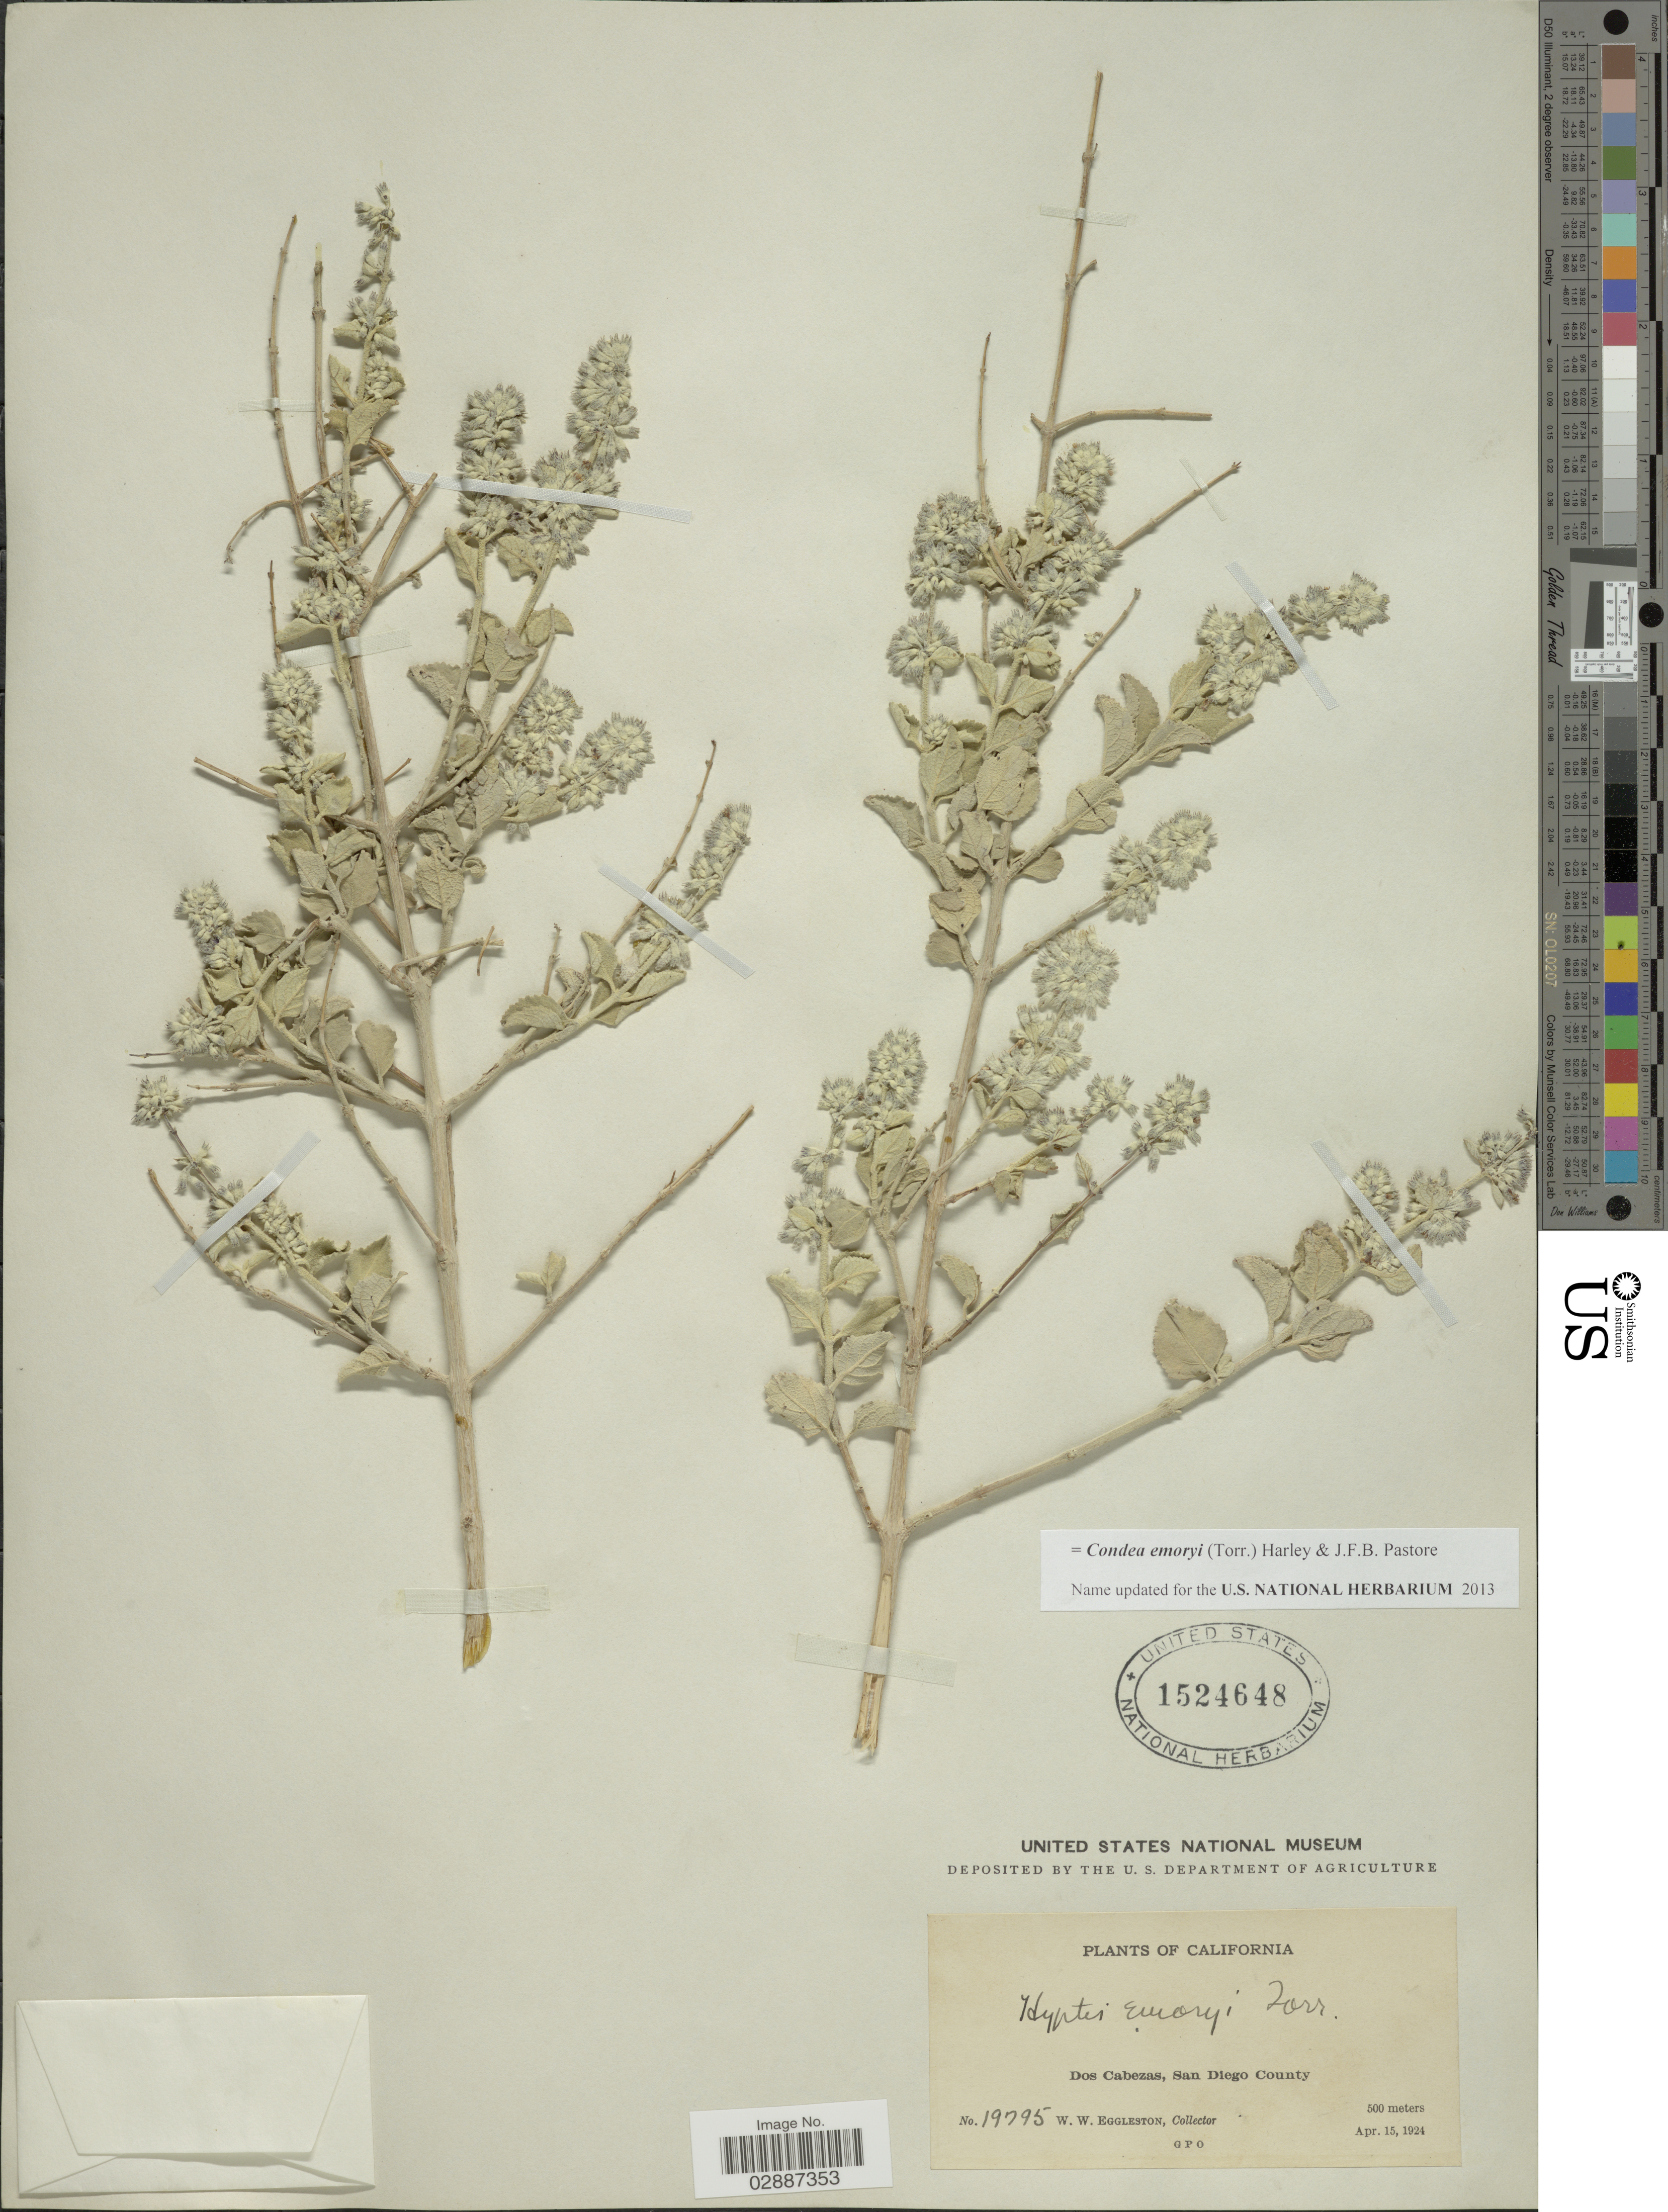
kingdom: Plantae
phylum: Tracheophyta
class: Magnoliopsida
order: Lamiales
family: Lamiaceae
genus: Condea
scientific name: Condea emoryi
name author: (Torr.) Harley & J.F.B. Pastore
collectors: W. W. Eggleston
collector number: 19795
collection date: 1924-04-15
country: United States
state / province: California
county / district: San Diego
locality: Dos Cabezas, San Diego County.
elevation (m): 500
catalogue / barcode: US 1524648